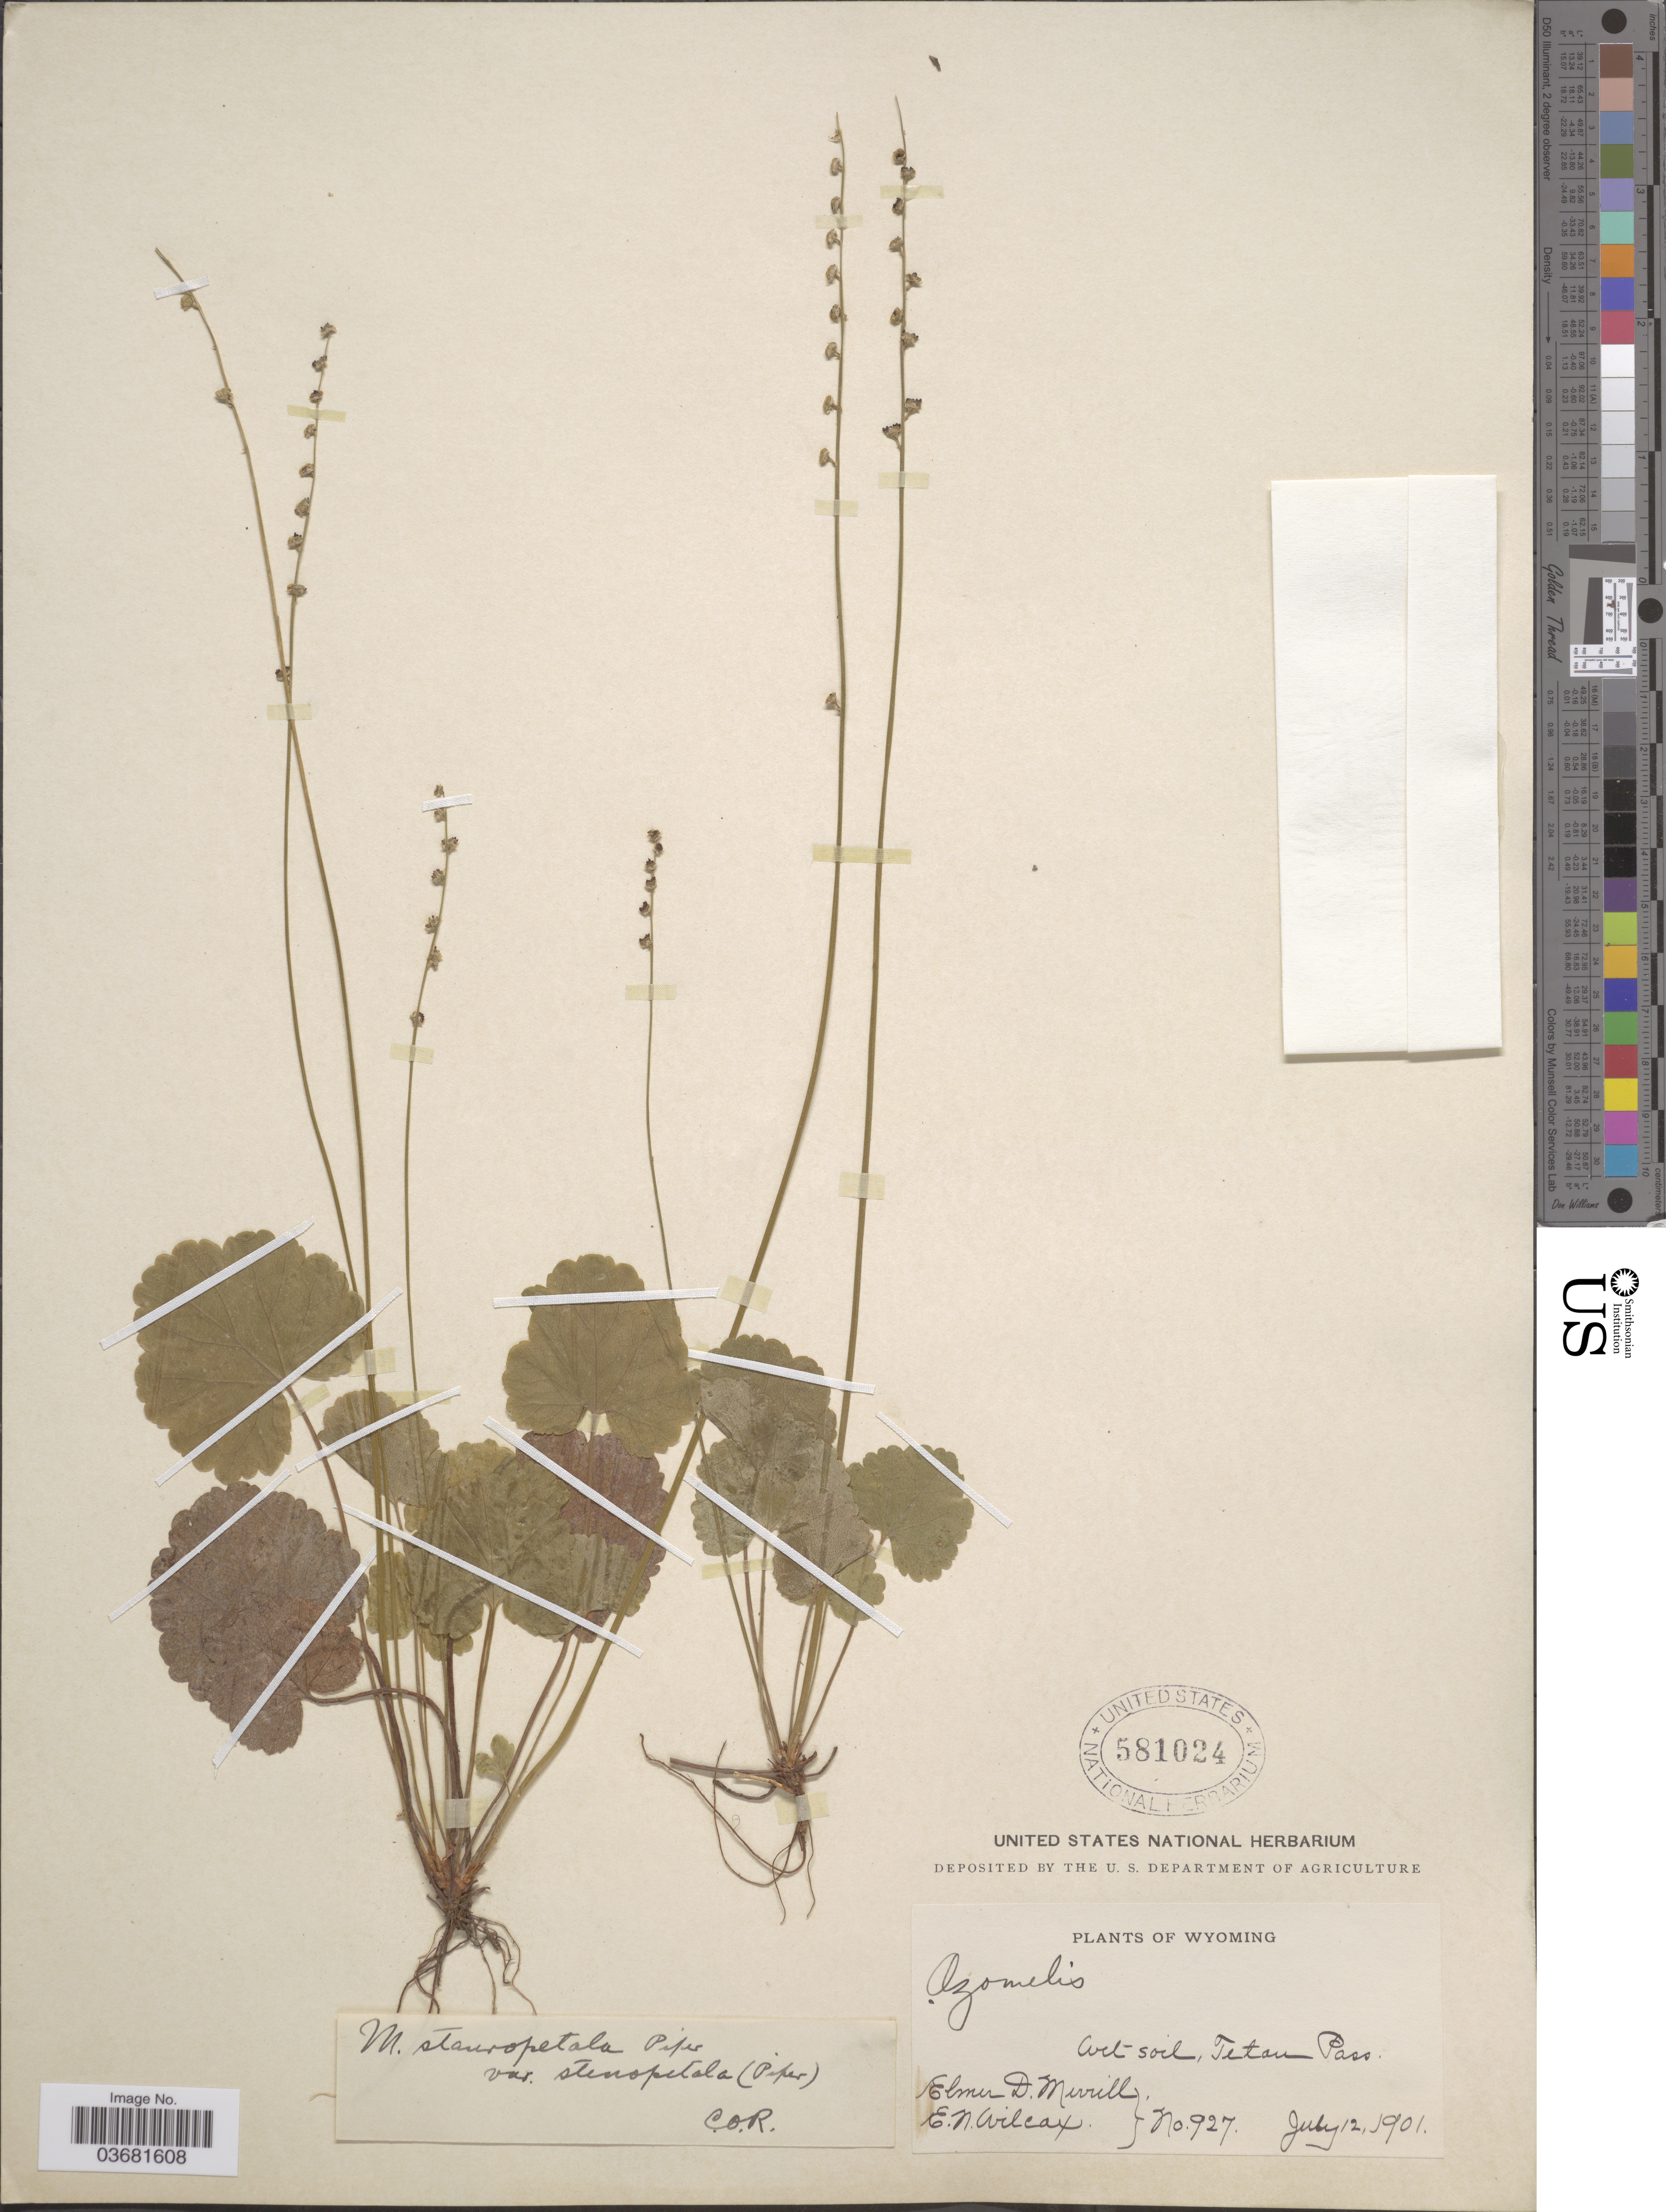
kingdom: Plantae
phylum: Tracheophyta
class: Magnoliopsida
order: Saxifragales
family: Saxifragaceae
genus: Mitella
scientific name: Mitella stauropetala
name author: Piper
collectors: E. D. Merrill & E. Wilcox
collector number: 927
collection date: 1901-07-12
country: United States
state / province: Wyoming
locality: Wet soil, Tetan Pass.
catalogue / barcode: US 581024